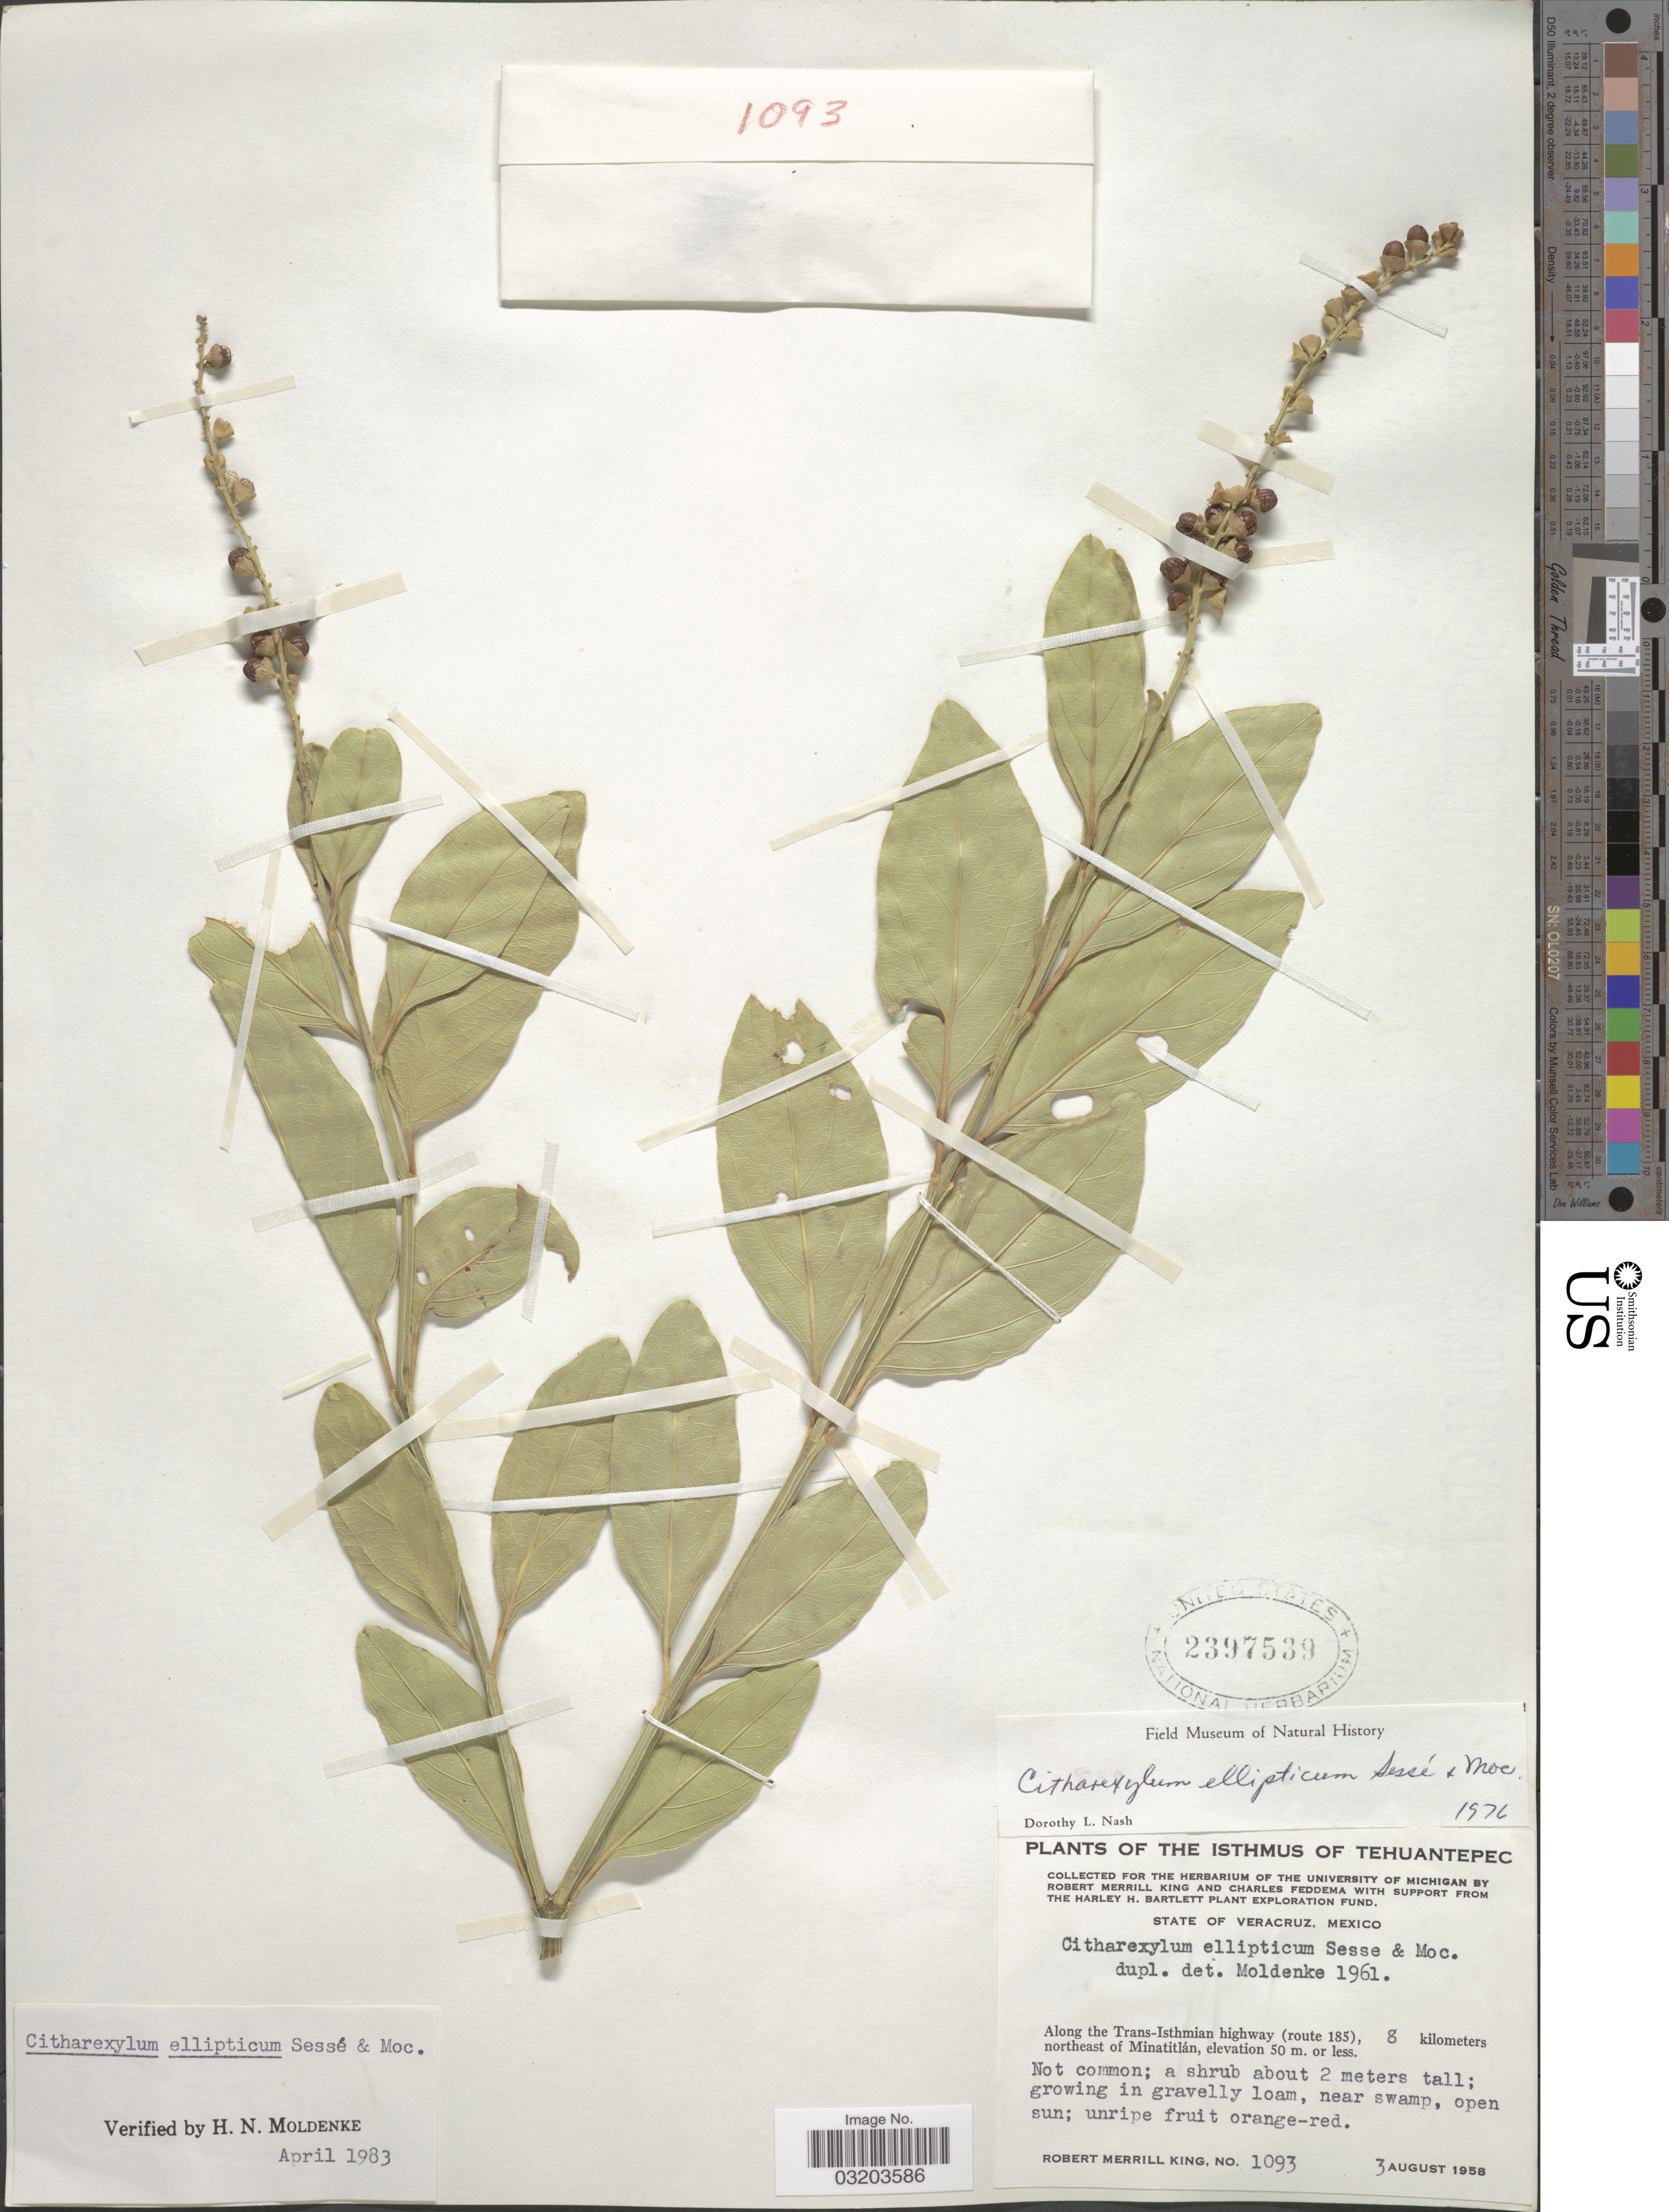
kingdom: Plantae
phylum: Tracheophyta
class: Magnoliopsida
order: Lamiales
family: Verbenaceae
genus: Citharexylum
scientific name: Citharexylum ellipticum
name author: Moc. & Sessé ex D. Don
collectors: R. M. King & C. Feddema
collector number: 1093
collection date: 1958-08-03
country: Mexico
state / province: Veracruz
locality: Isthmus of Tehuantepec. State of Veracruz. Along the Trans-Isthmian highway (route 185), 8 kilometers northeast of Miniatitlán.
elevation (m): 50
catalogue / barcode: US 2397539